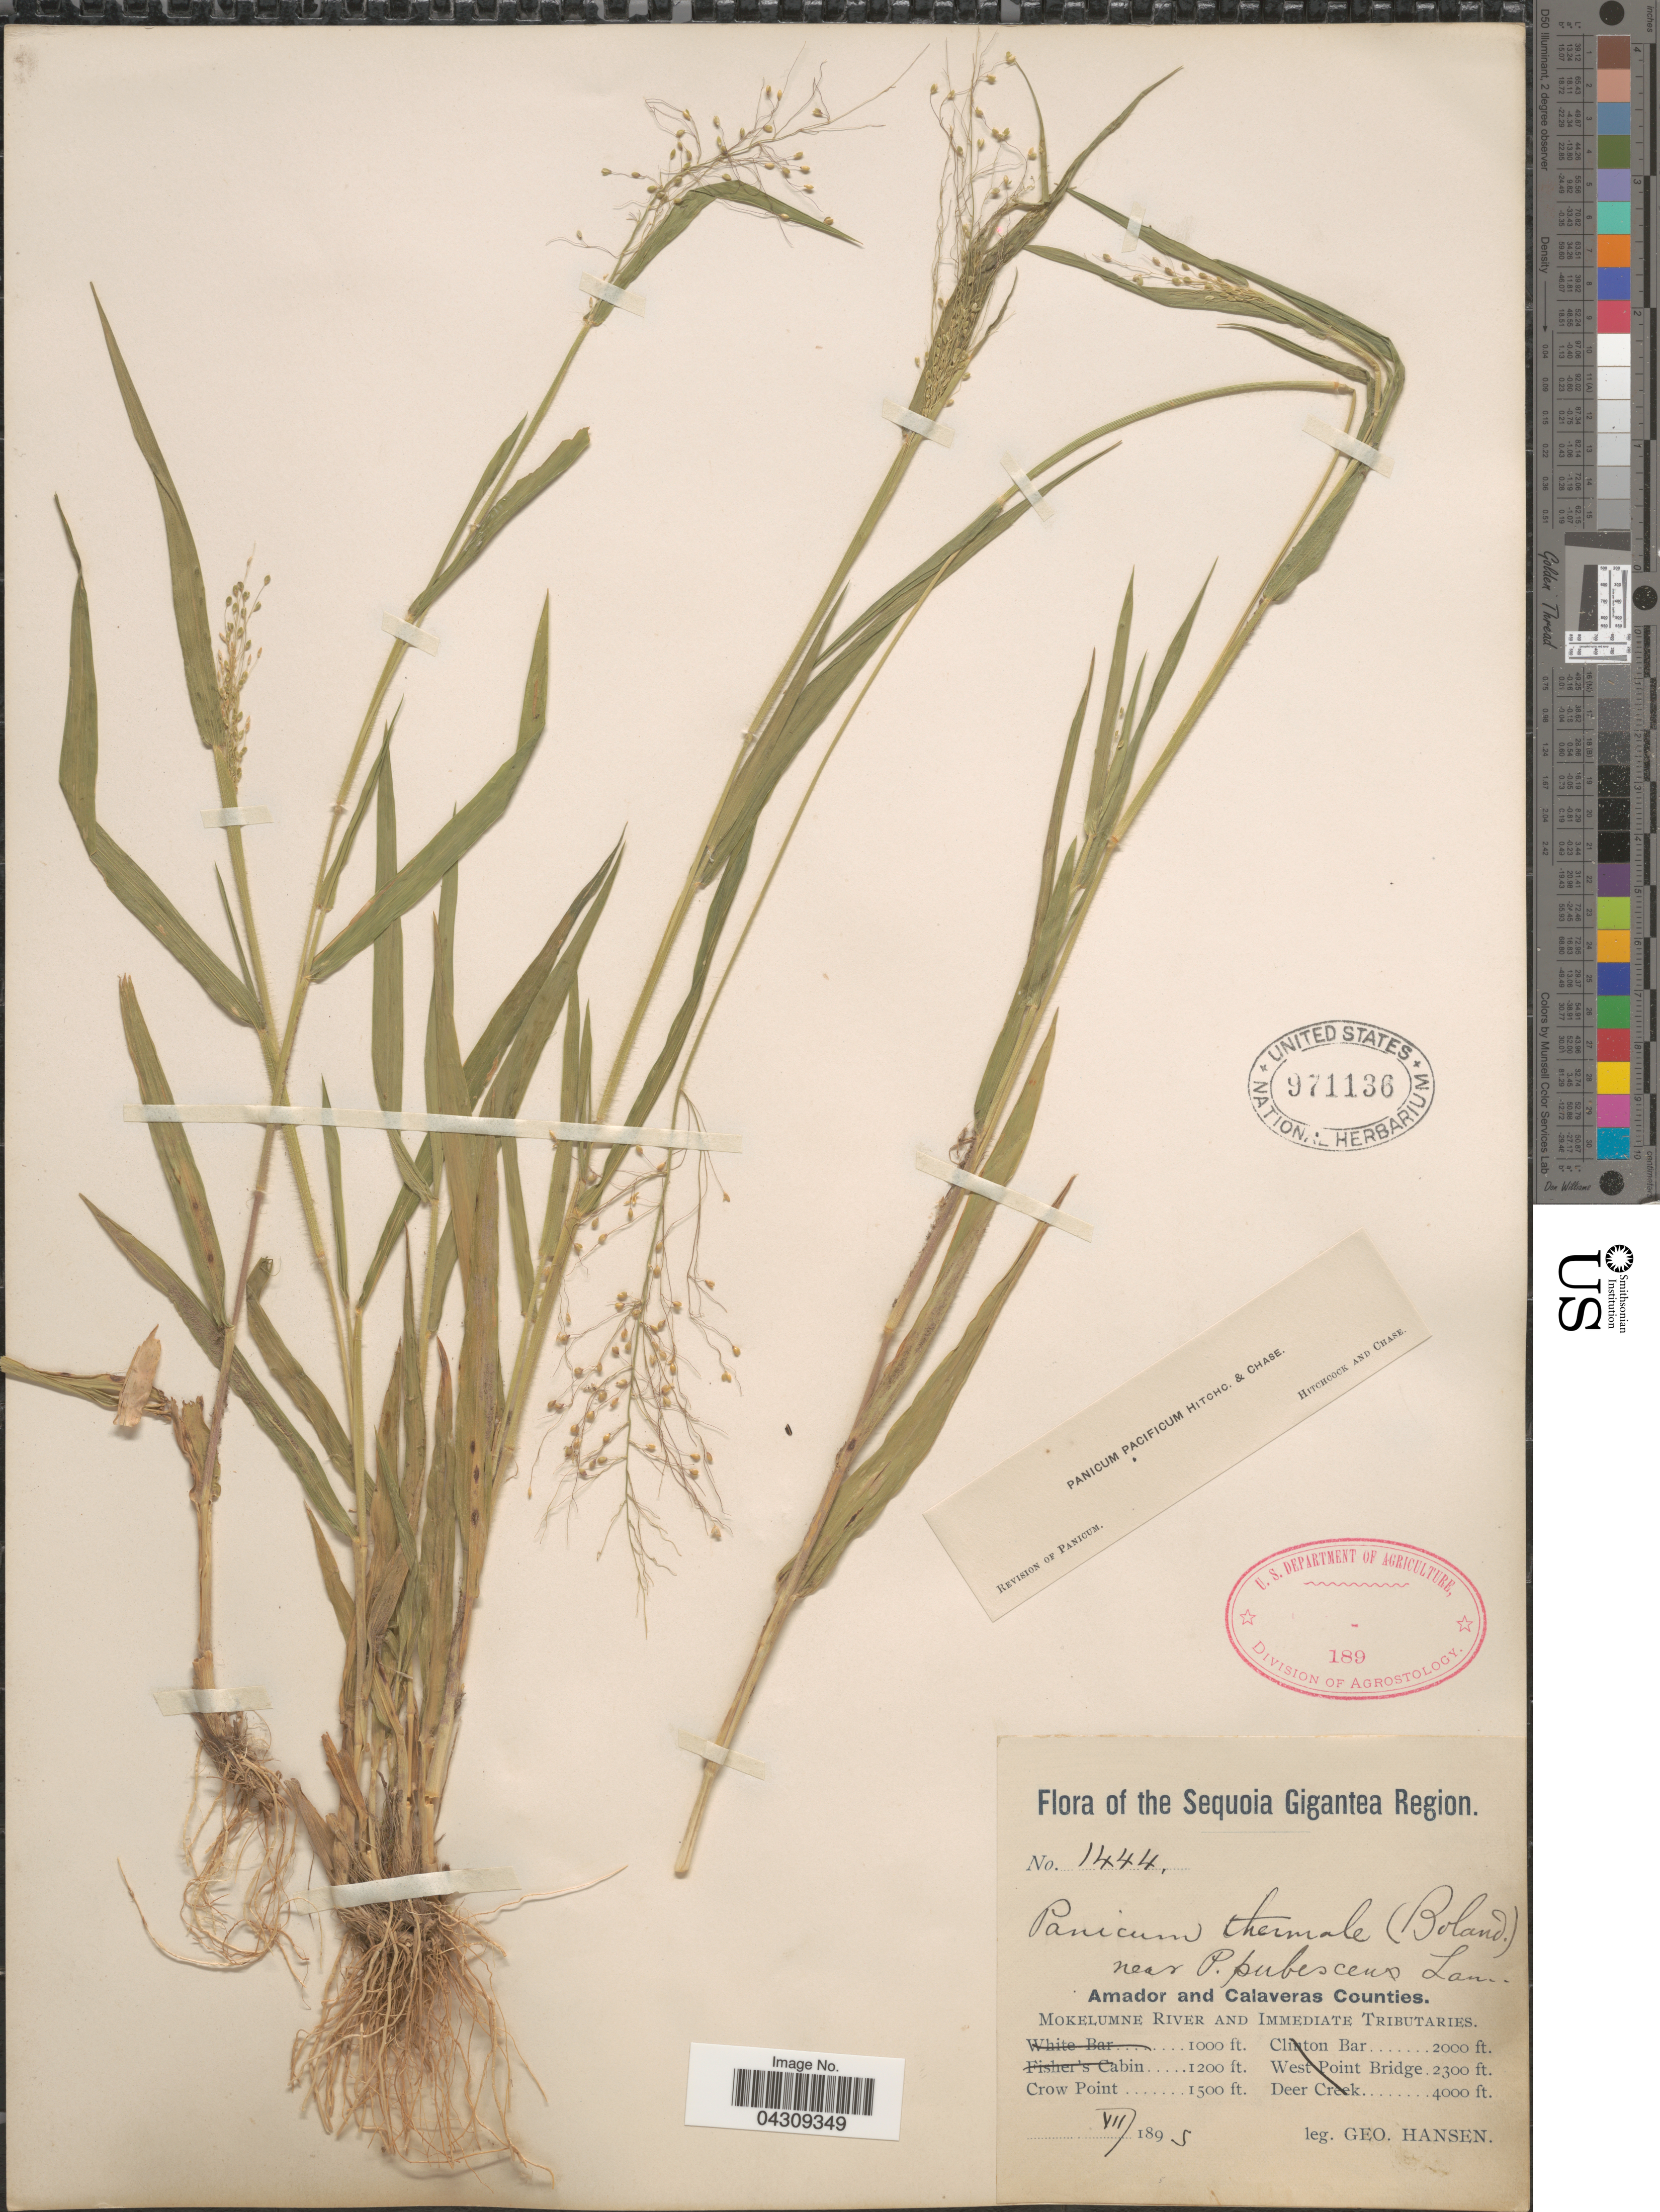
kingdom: Plantae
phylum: Tracheophyta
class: Liliopsida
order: Poales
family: Poaceae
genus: Dichanthelium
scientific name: Dichanthelium acuminatum var. acuminatum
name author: (Sw.) Gould & C.A. Clark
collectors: G. Hansen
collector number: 1444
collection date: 1895-07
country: United States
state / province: California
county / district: Calaveras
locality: The Sequoia Gigantea Region. Amador and Calaveras Counties. Mokelumne River and Immediate Tributaries. Crow Point.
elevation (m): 457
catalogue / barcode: US 971136